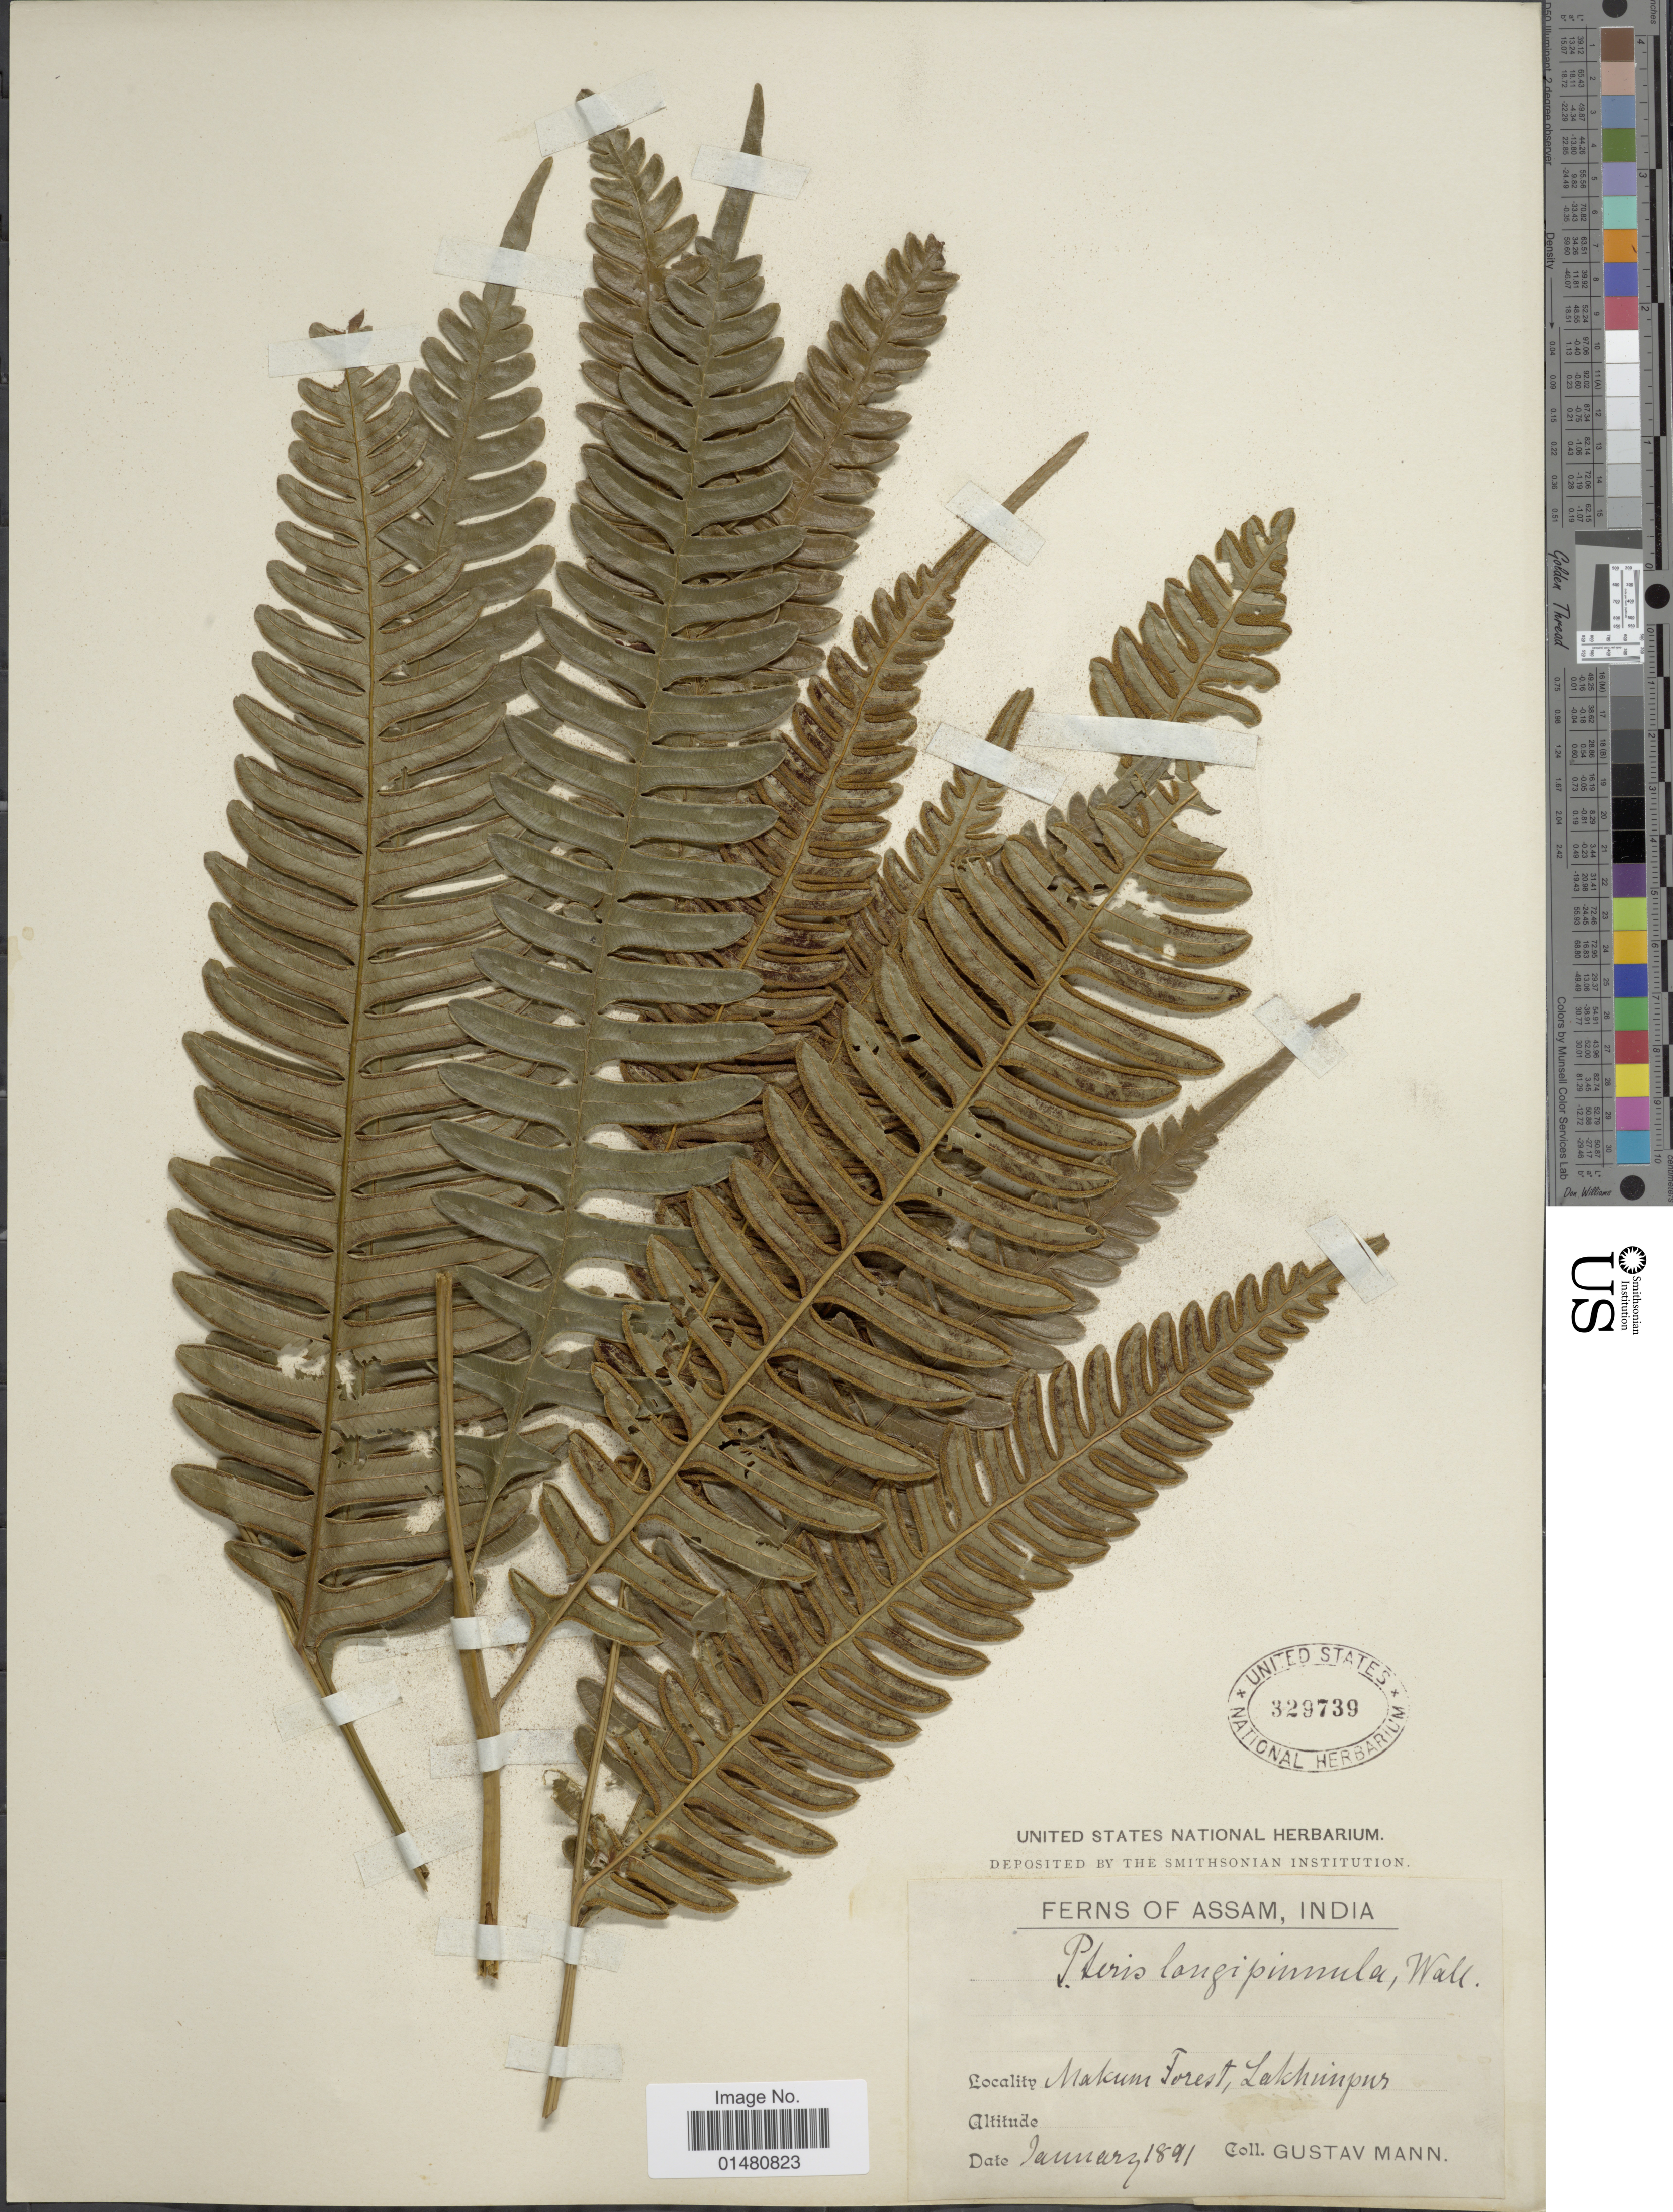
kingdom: Plantae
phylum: Tracheophyta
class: Polypodiopsida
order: Polypodiales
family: Pteridaceae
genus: Pteris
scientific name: Pteris longipinnula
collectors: G. Mann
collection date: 1891-01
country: India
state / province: Assam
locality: Nakum Forest, Lakhimpur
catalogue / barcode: US 329739